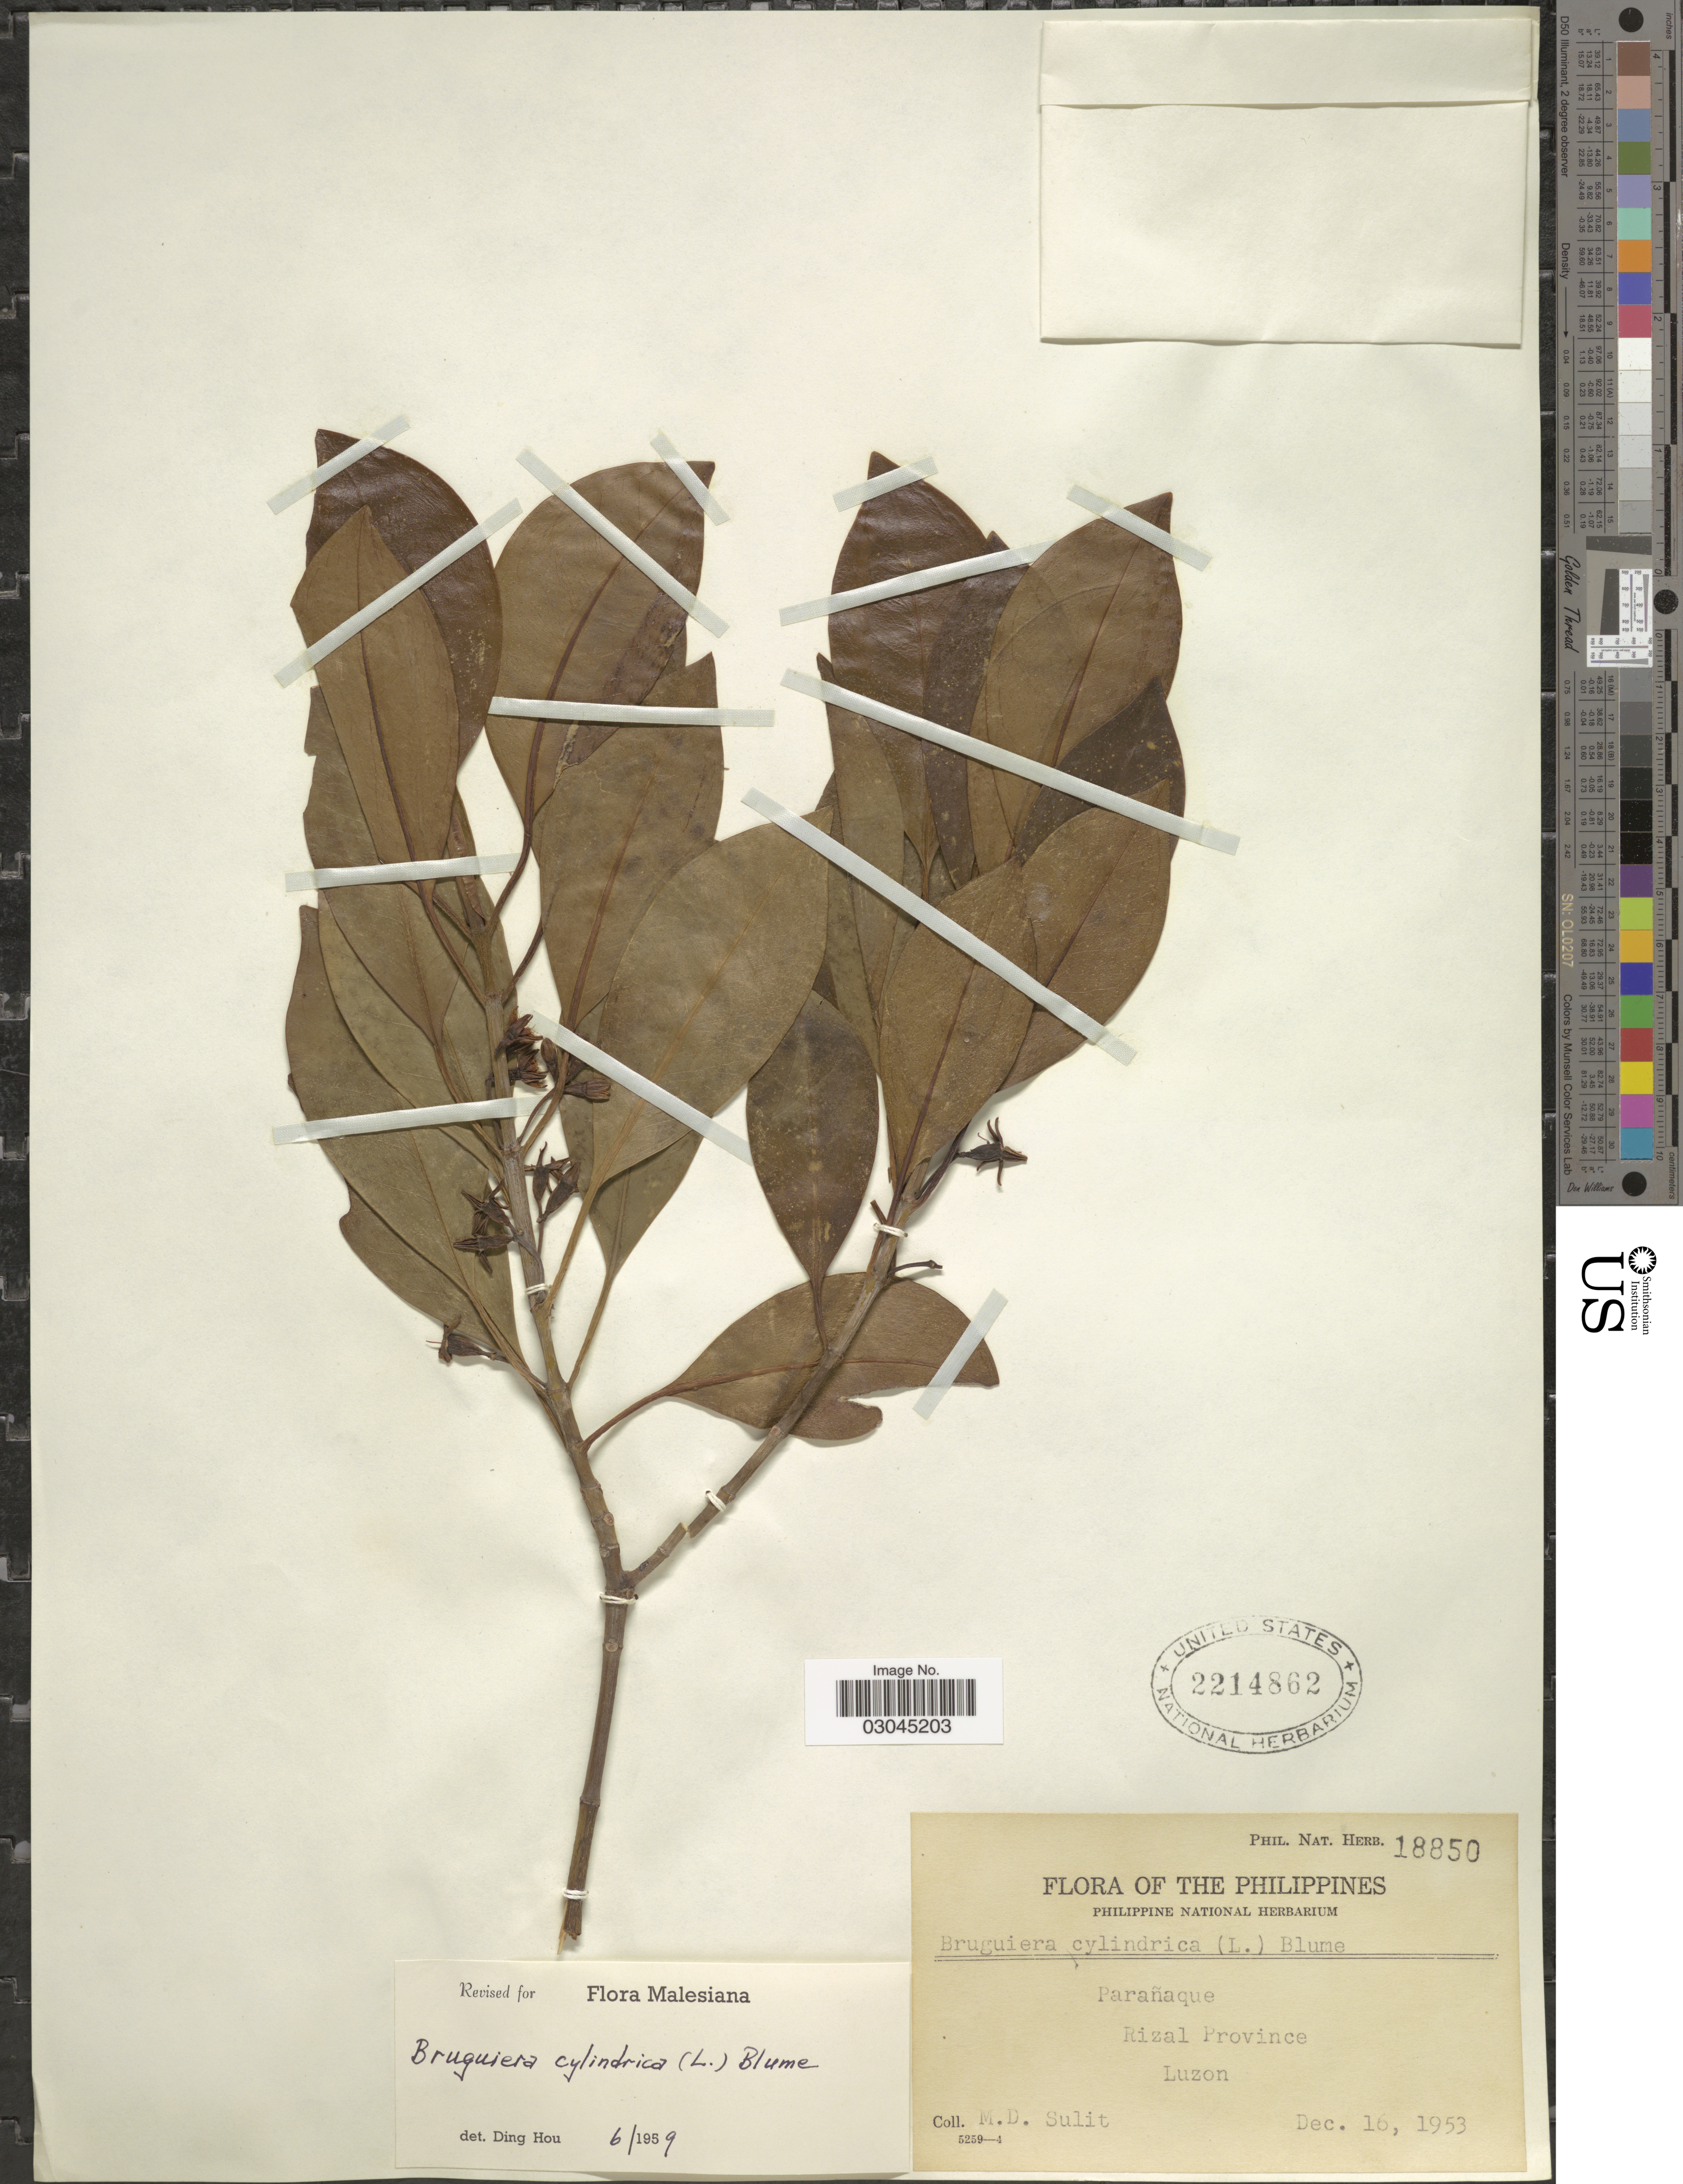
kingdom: Plantae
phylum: Tracheophyta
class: Magnoliopsida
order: Malpighiales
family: Rhizophoraceae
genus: Bruguiera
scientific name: Bruguiera cylindrica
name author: (L.) Blume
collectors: M. Sulit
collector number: Phil. Nat. Herb. 18850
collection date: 1953-12-16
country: Philippines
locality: Parañaque. Rizal Province. Luzon.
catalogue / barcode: US 2214862